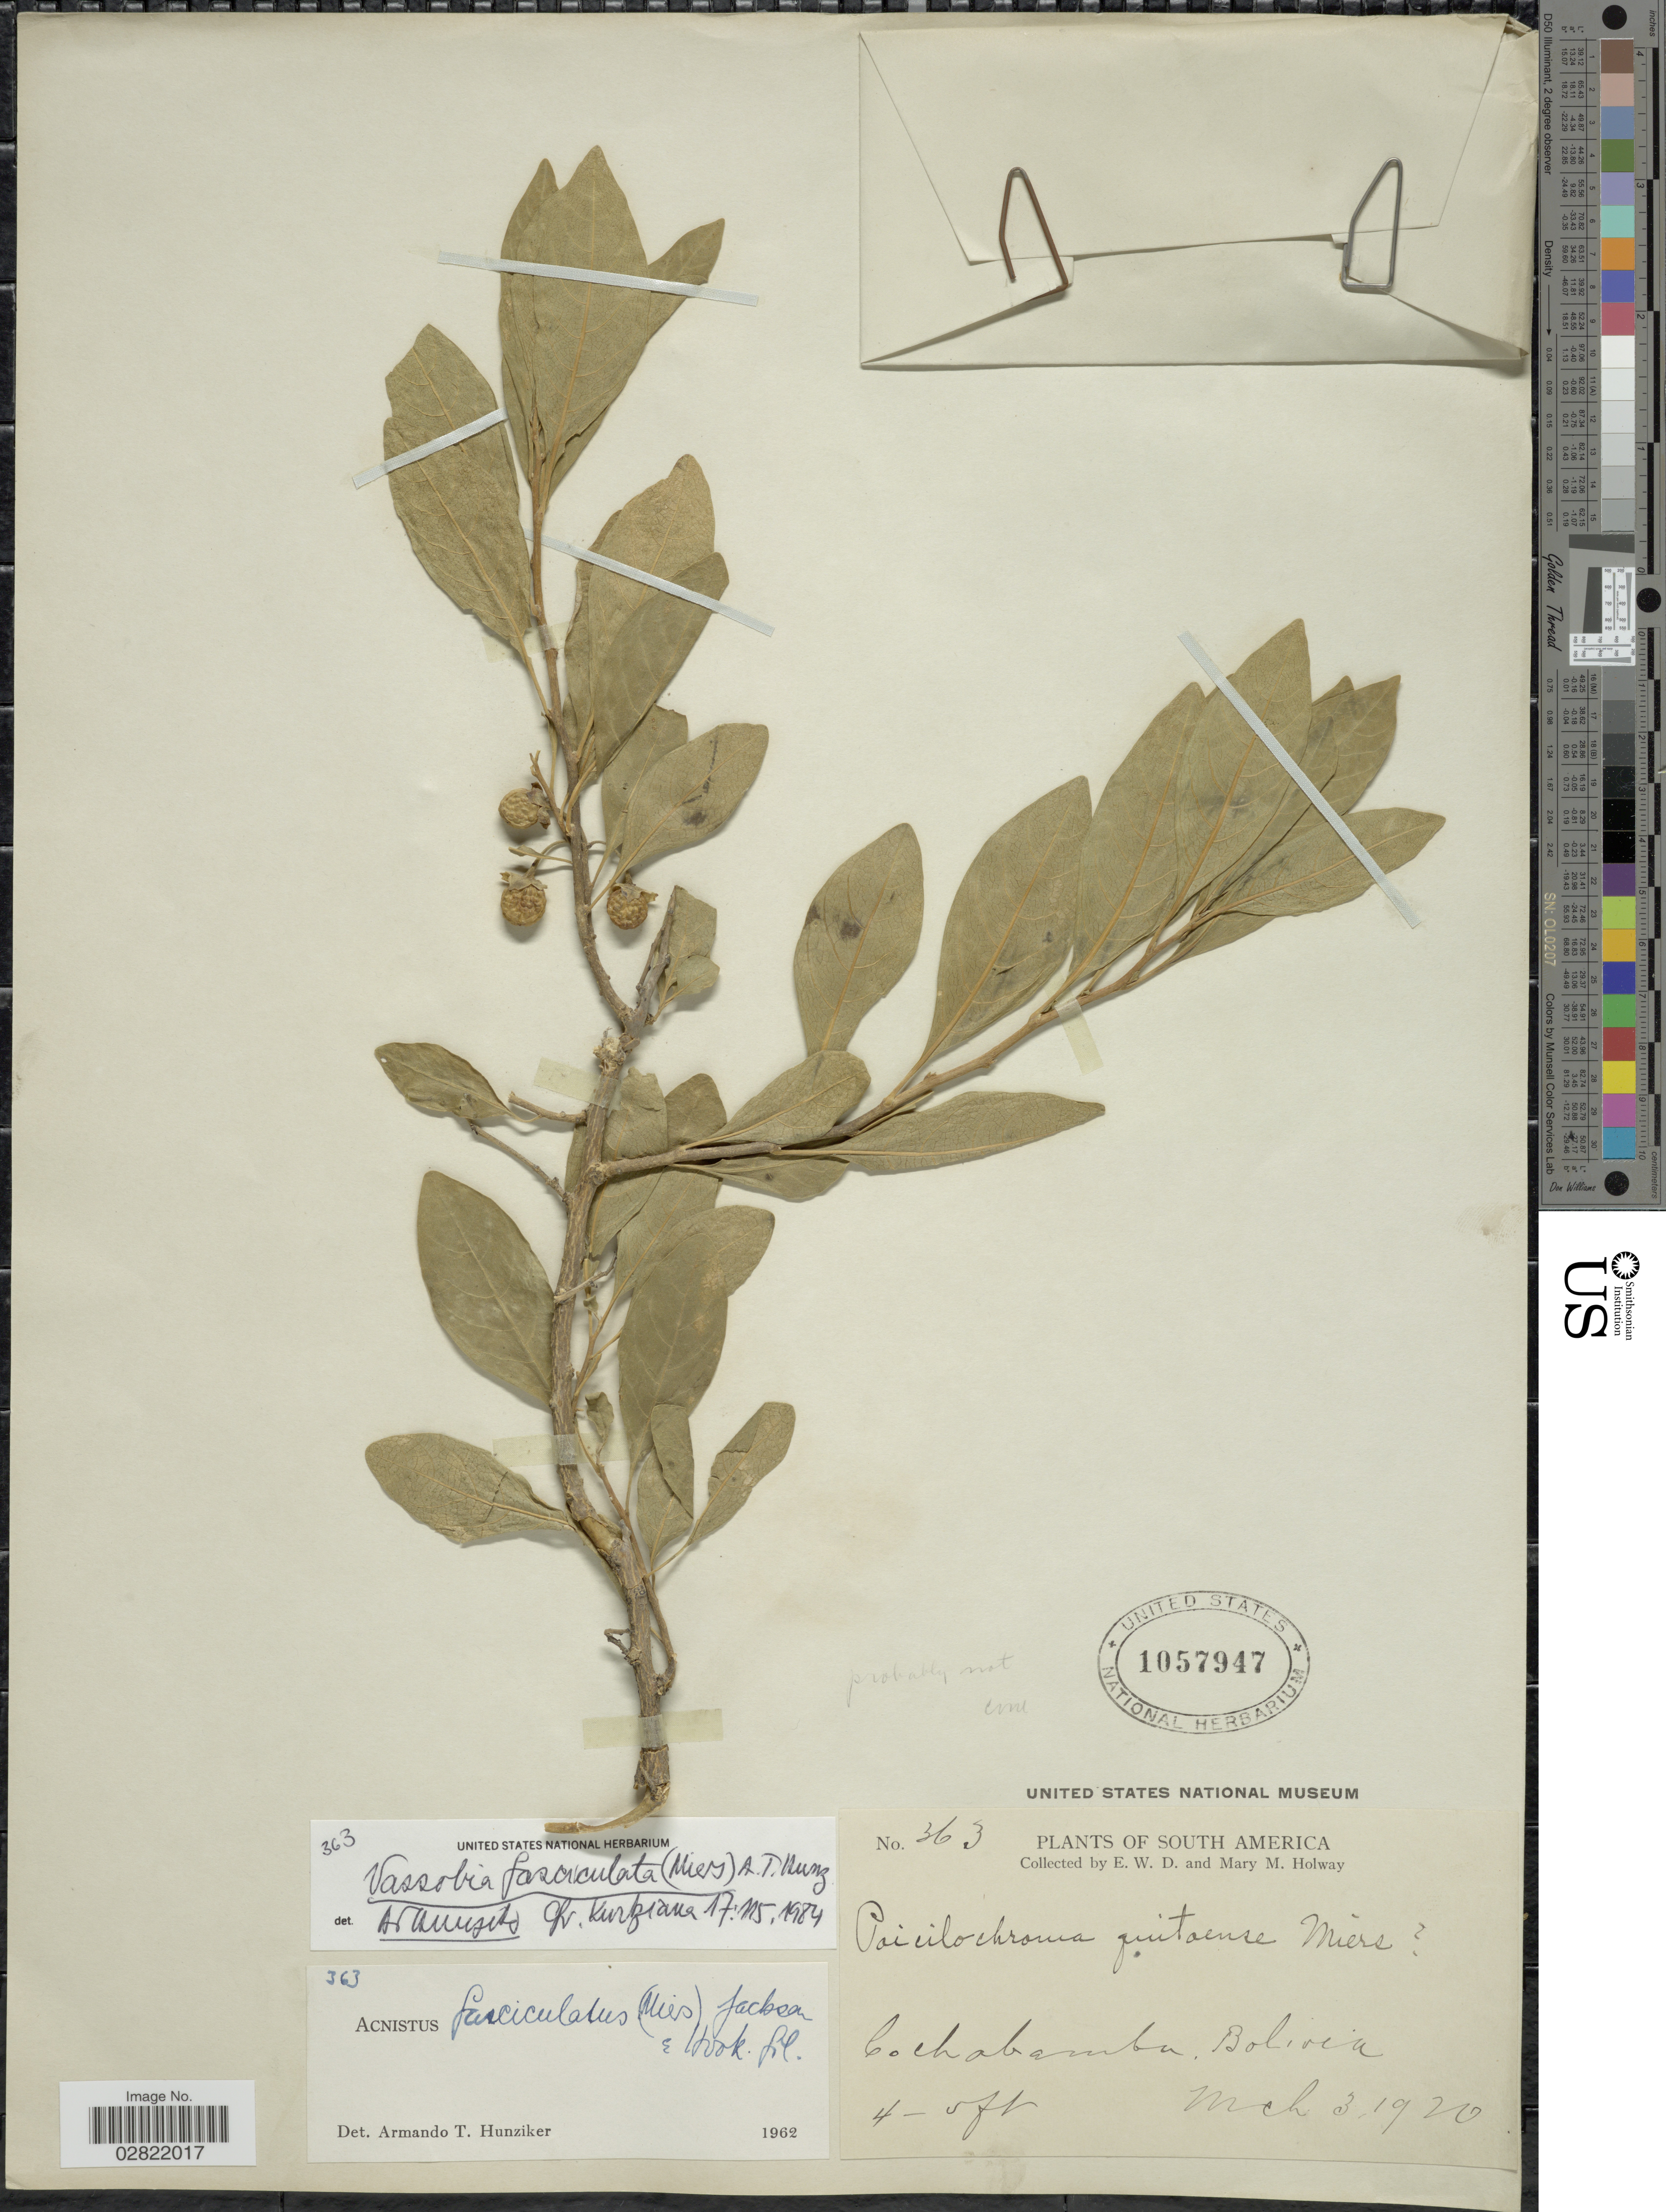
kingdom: Plantae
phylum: Tracheophyta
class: Magnoliopsida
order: Solanales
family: Solanaceae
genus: Vassobia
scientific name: Vassobia fasciculata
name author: (Miers) Hunz.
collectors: E. W. D. Holway & M. M. Holway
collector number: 363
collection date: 1920-03-03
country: Bolivia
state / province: Cochabamba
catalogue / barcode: US 1057947